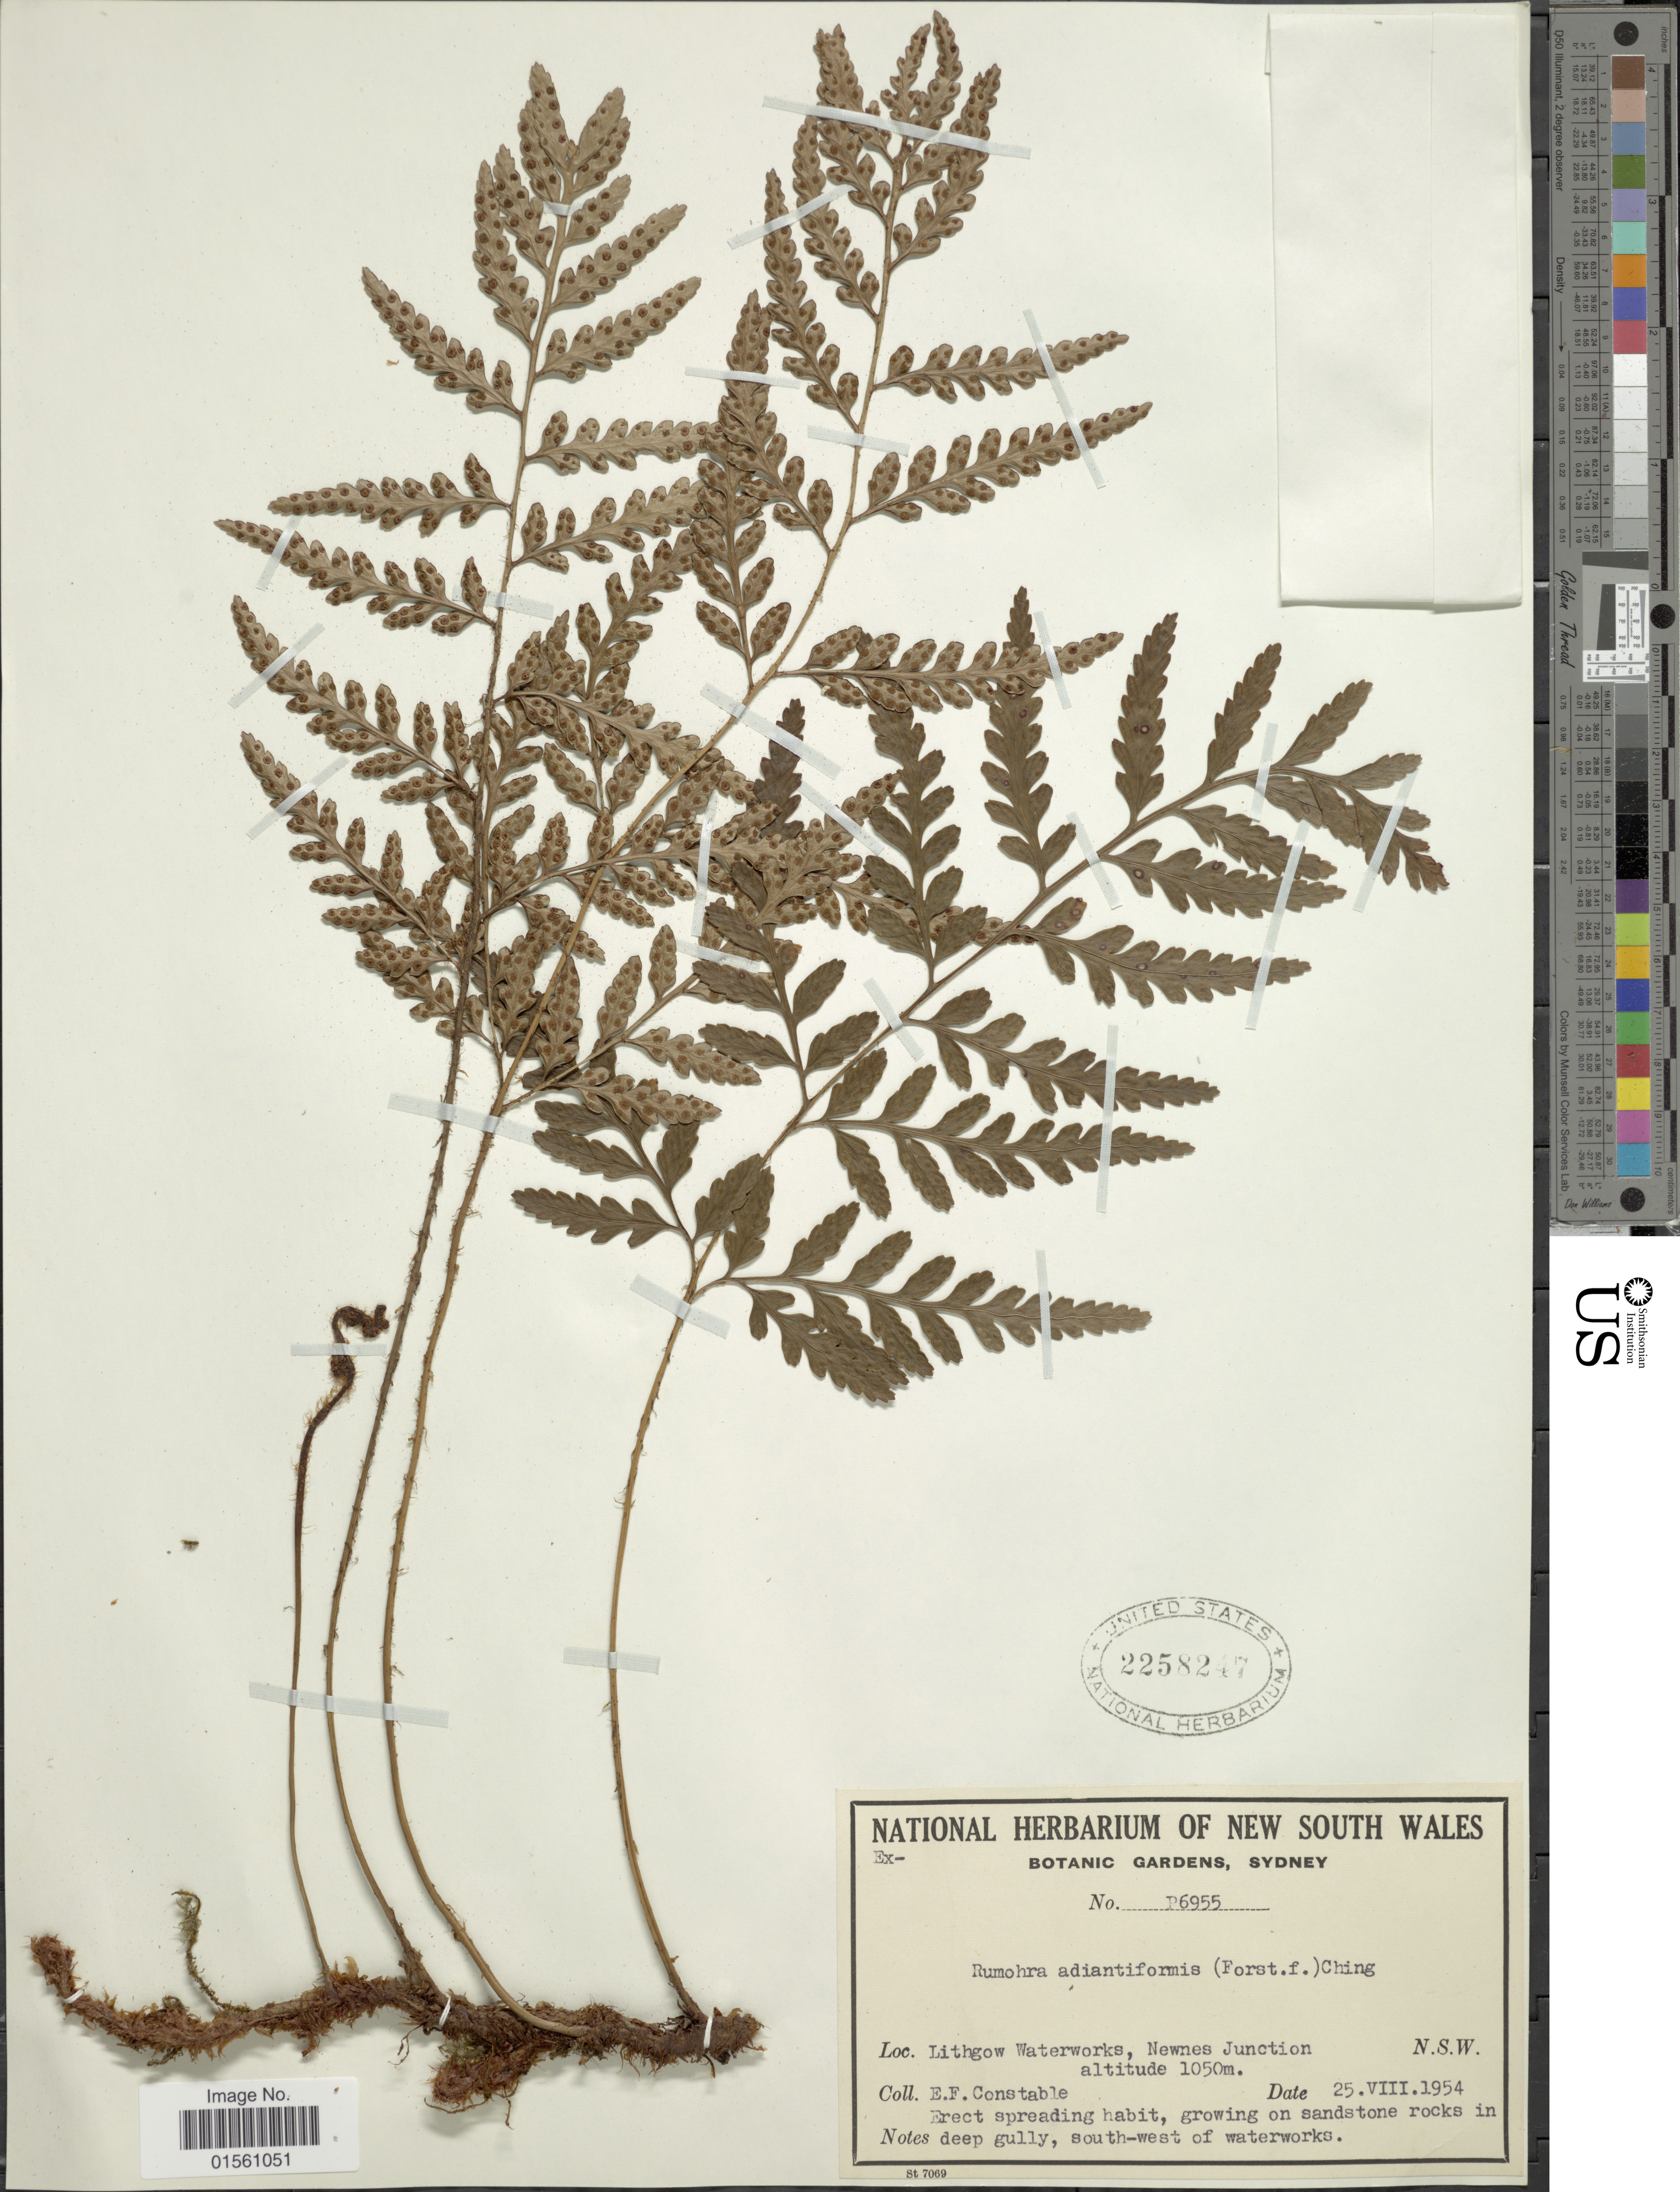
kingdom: Plantae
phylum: Tracheophyta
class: Polypodiopsida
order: Polypodiales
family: Dryopteridaceae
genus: Rumohra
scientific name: Rumohra adiantiformis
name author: (G. Forst.) Ching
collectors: E. F. Constable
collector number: P6955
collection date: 1954-08-25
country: Australia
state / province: New South Wales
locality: Lithgow Waterworks, Newnes junction, N. S. W.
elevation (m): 1050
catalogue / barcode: US 2258247